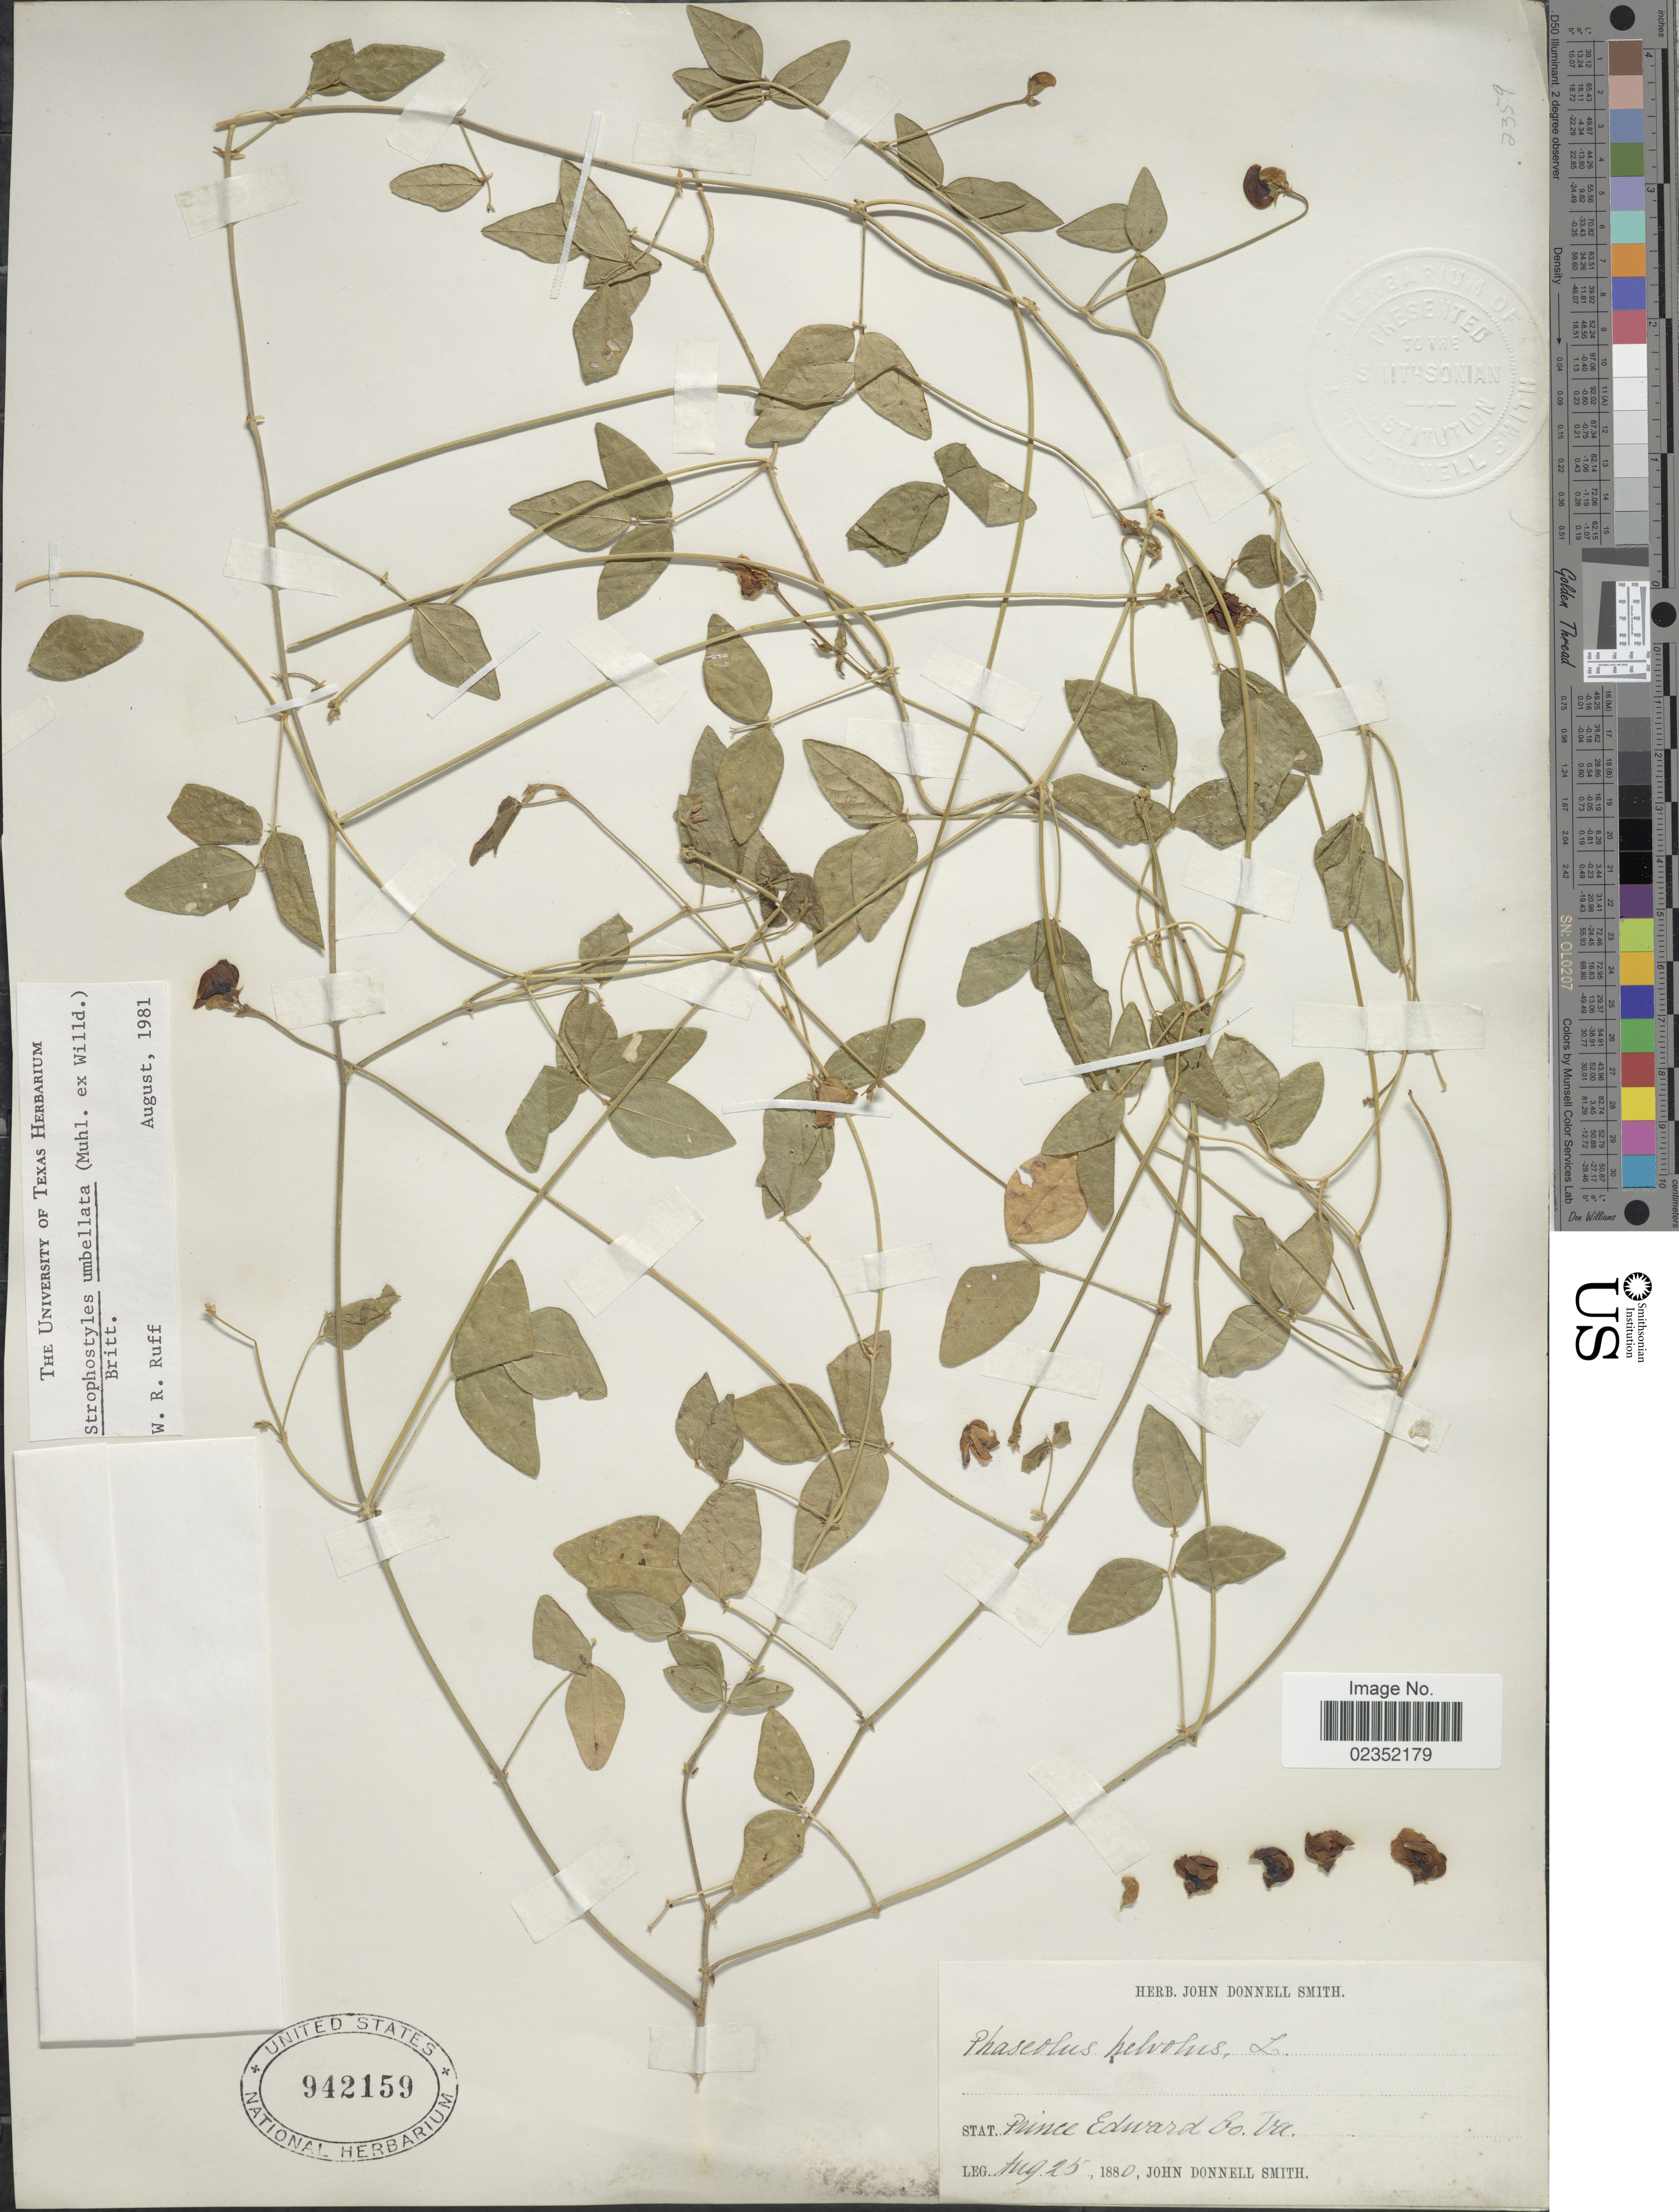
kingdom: Plantae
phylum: Tracheophyta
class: Magnoliopsida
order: Fabales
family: Fabaceae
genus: Strophostyles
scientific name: Strophostyles umbellata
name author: (Muhl. ex Willd.) Britton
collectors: J. Donnell Smith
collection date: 1880-08-25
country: United States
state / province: Virginia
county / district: Prince Edward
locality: Prince Edward Co., Va.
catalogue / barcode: US 942159